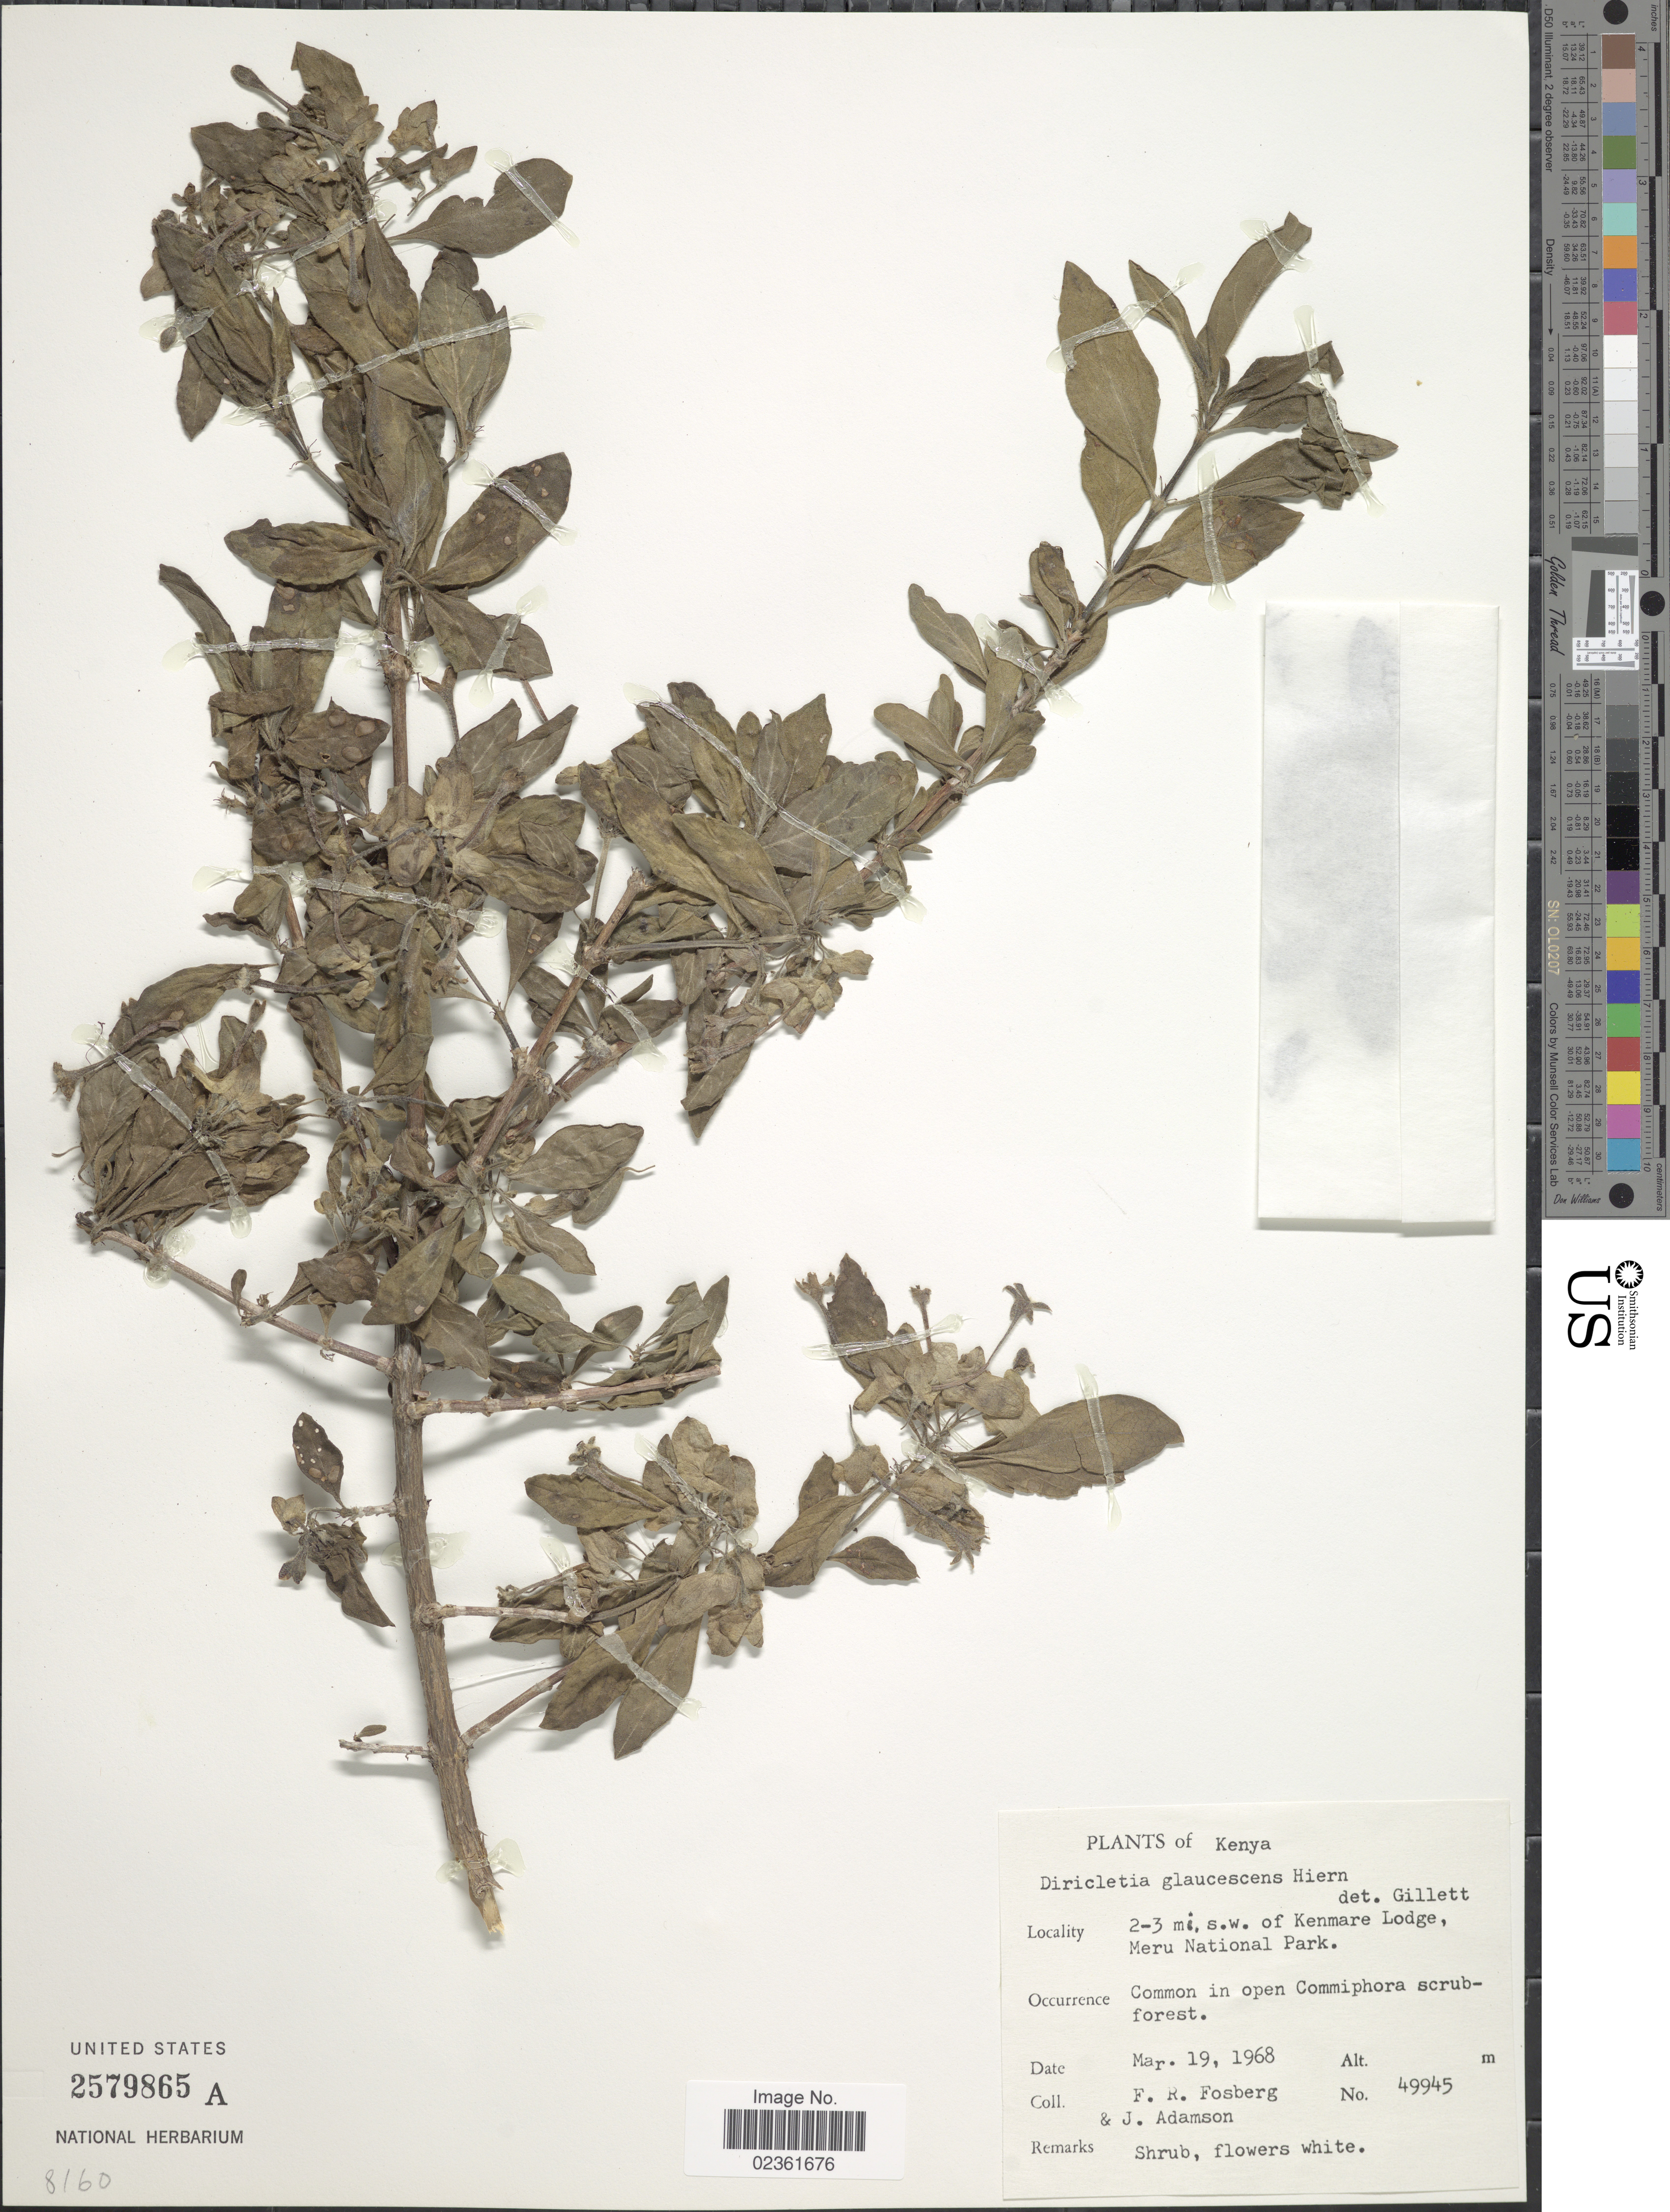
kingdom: Plantae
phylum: Tracheophyta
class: Magnoliopsida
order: Gentianales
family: Rubiaceae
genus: Dirichletia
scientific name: Dirichletia glaucescens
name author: Hiern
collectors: F. R. Fosberg & J. Adamson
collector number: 49945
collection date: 1968-03-19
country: Kenya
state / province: Meru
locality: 2-3 mi s.w. of Kenmare Lodge, Meru National Park.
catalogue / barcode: US 2579865A